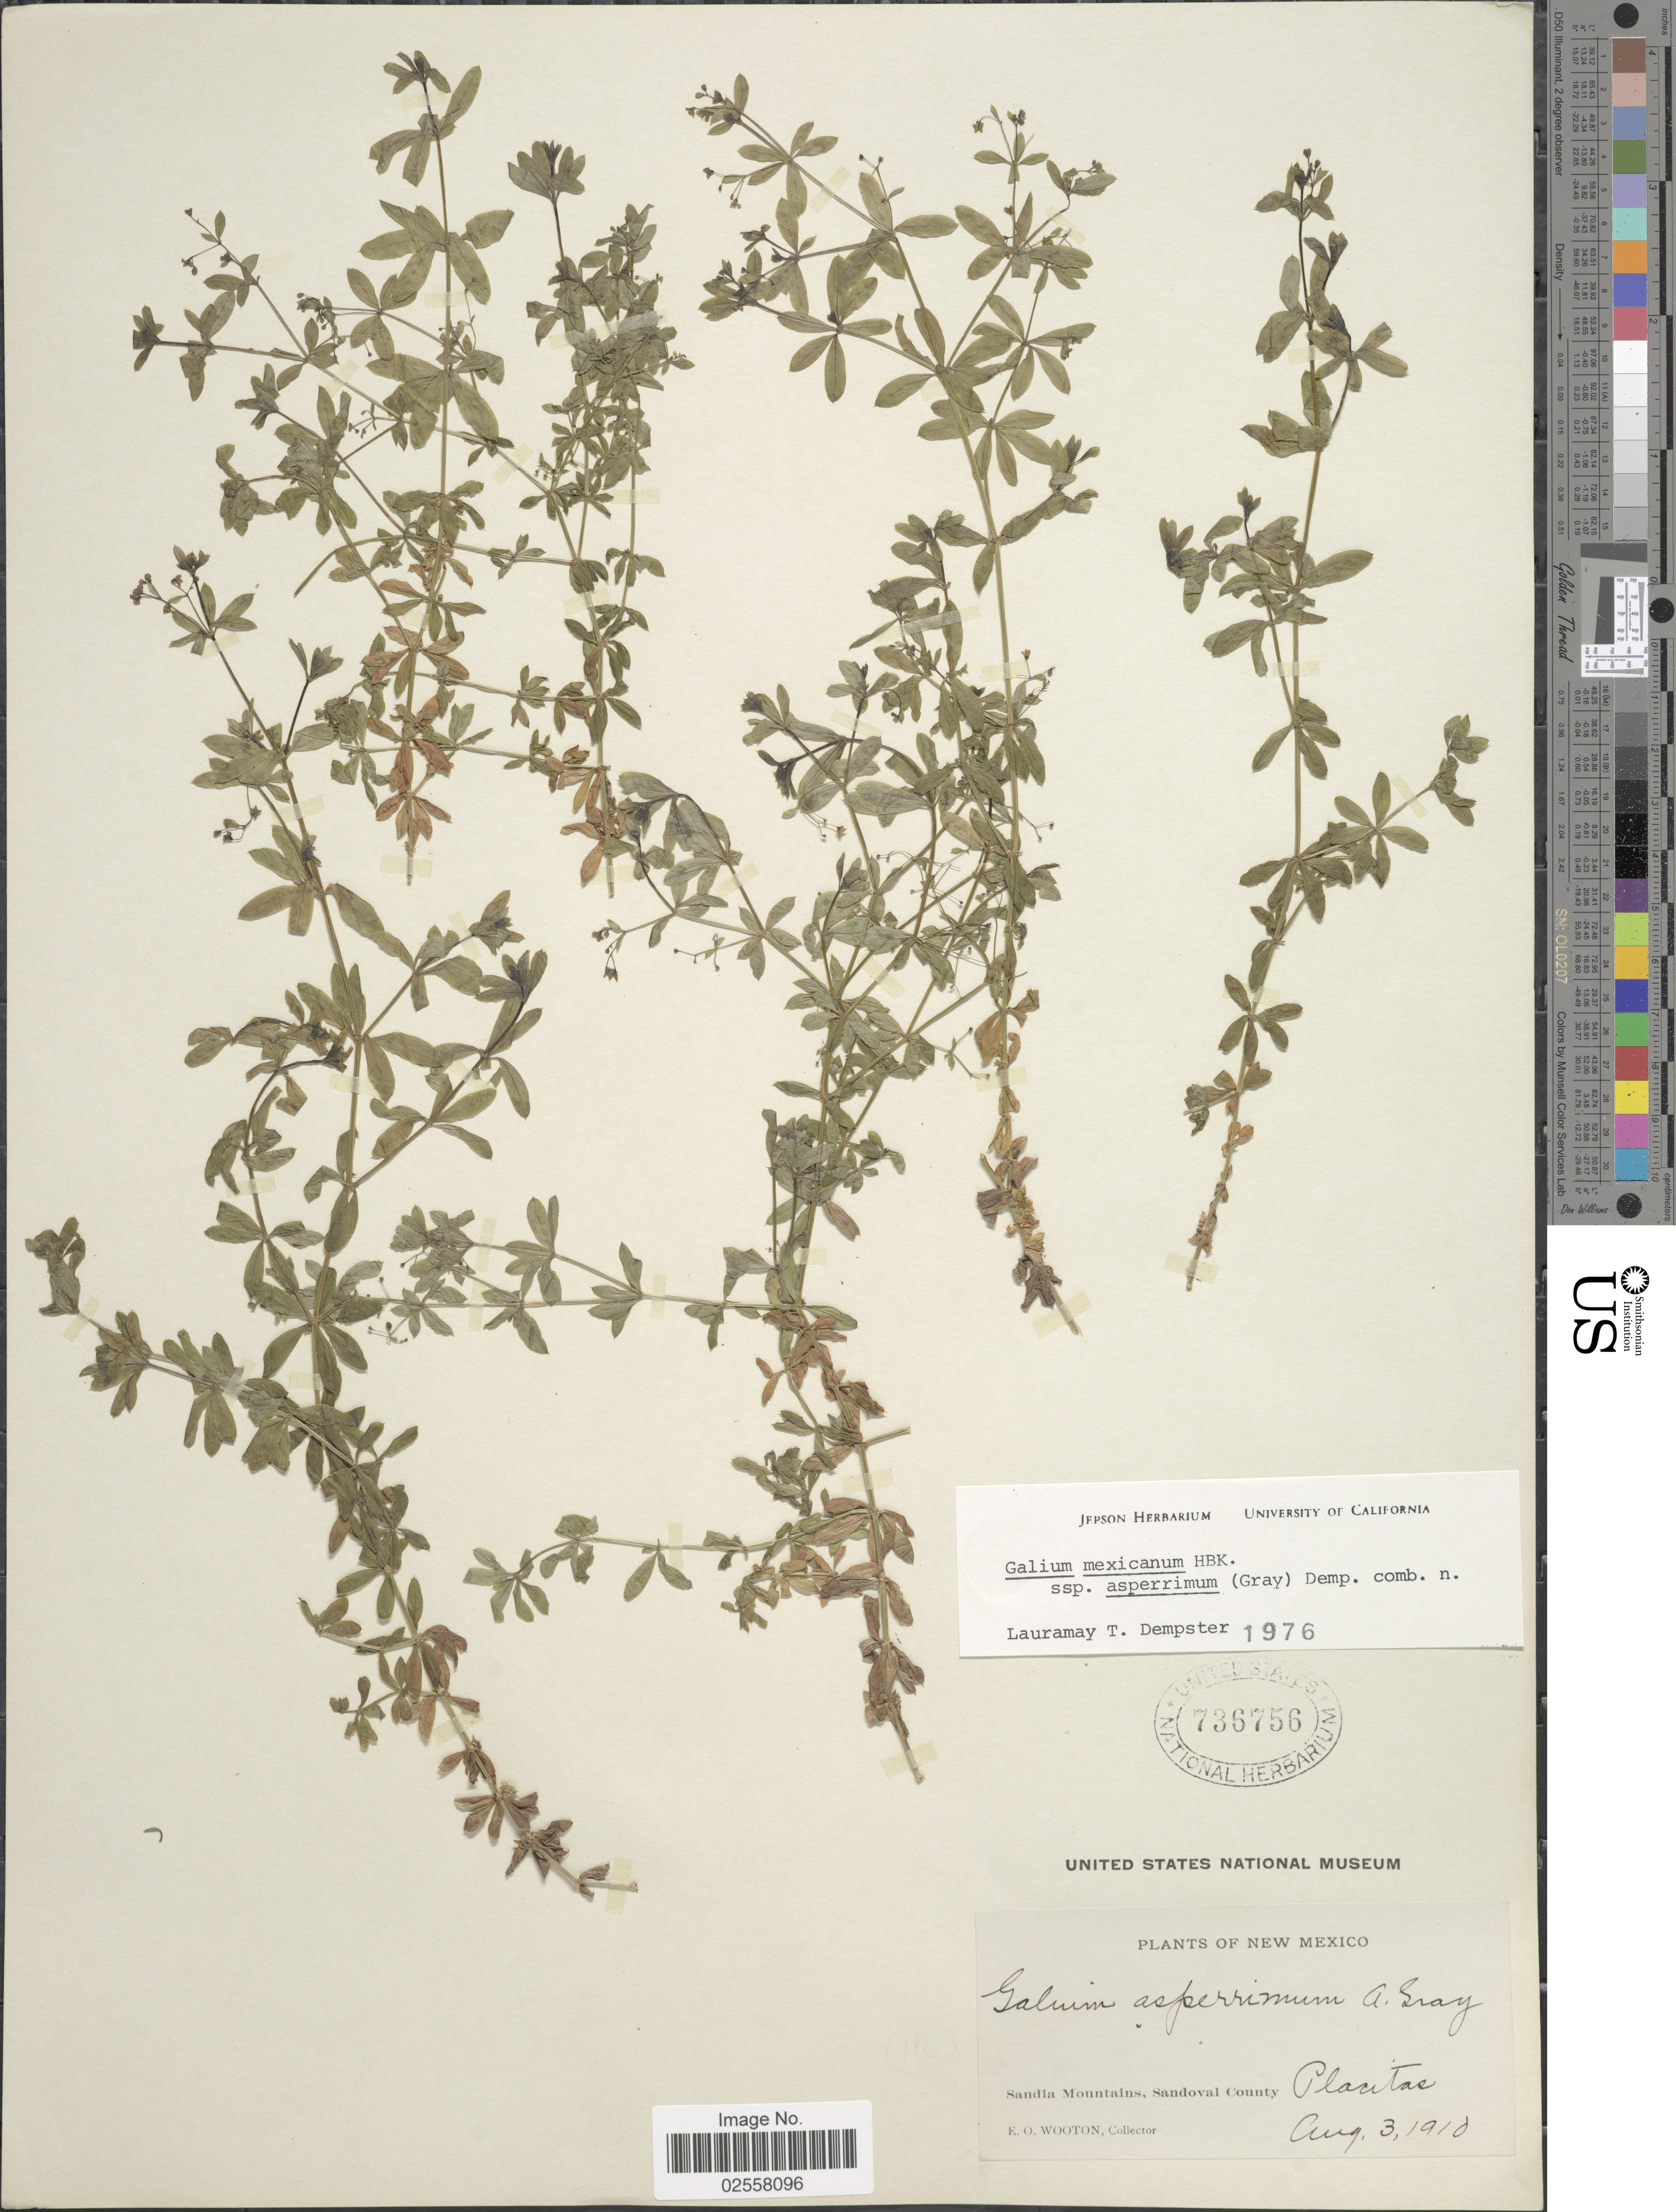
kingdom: Plantae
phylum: Tracheophyta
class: Magnoliopsida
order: Gentianales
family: Rubiaceae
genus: Galium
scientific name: Galium mexicanum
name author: Kunth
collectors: E. O. Wooton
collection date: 1910-08-03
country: United States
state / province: New Mexico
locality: Sandia Mountains, Sandoval County, Placitas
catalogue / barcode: US 736756